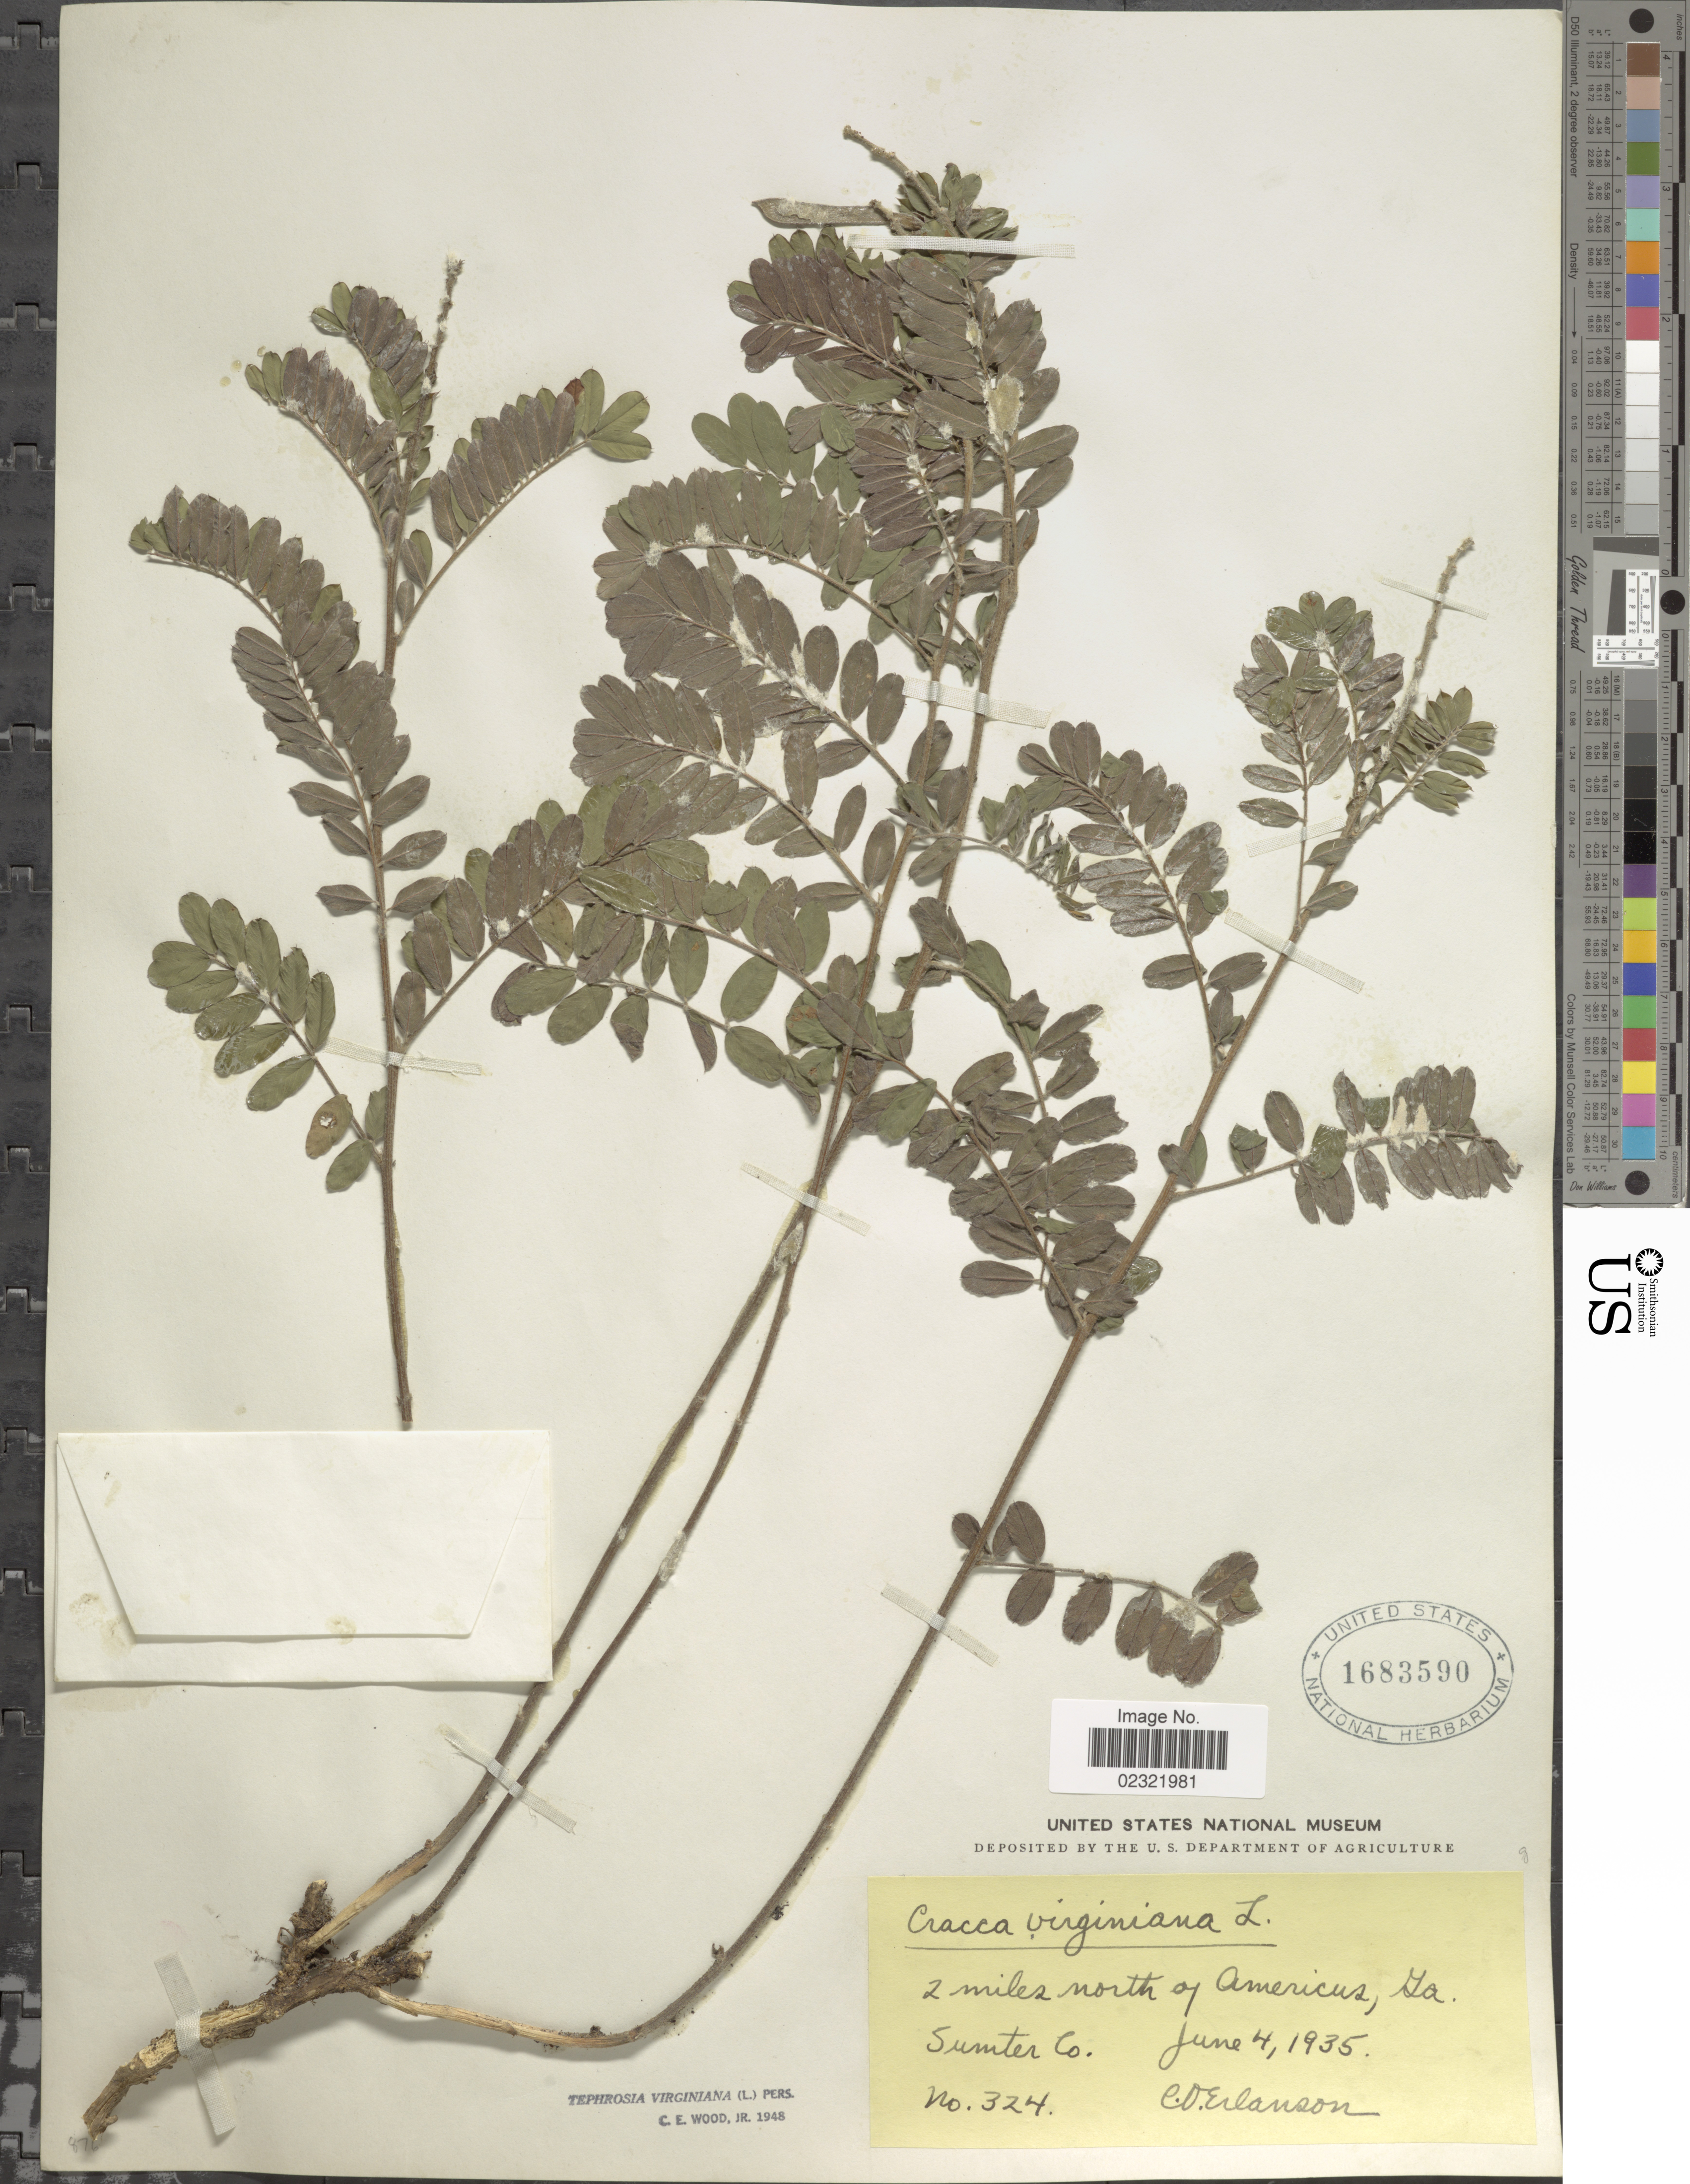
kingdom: Plantae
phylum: Tracheophyta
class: Magnoliopsida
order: Fabales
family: Fabaceae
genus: Tephrosia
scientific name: Tephrosia virginiana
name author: (L.) Pers.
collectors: C. O. Erlanson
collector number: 324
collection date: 1935-06-04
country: United States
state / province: Georgia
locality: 2 miles north of Americus, Sumter Co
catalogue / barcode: US 1683590